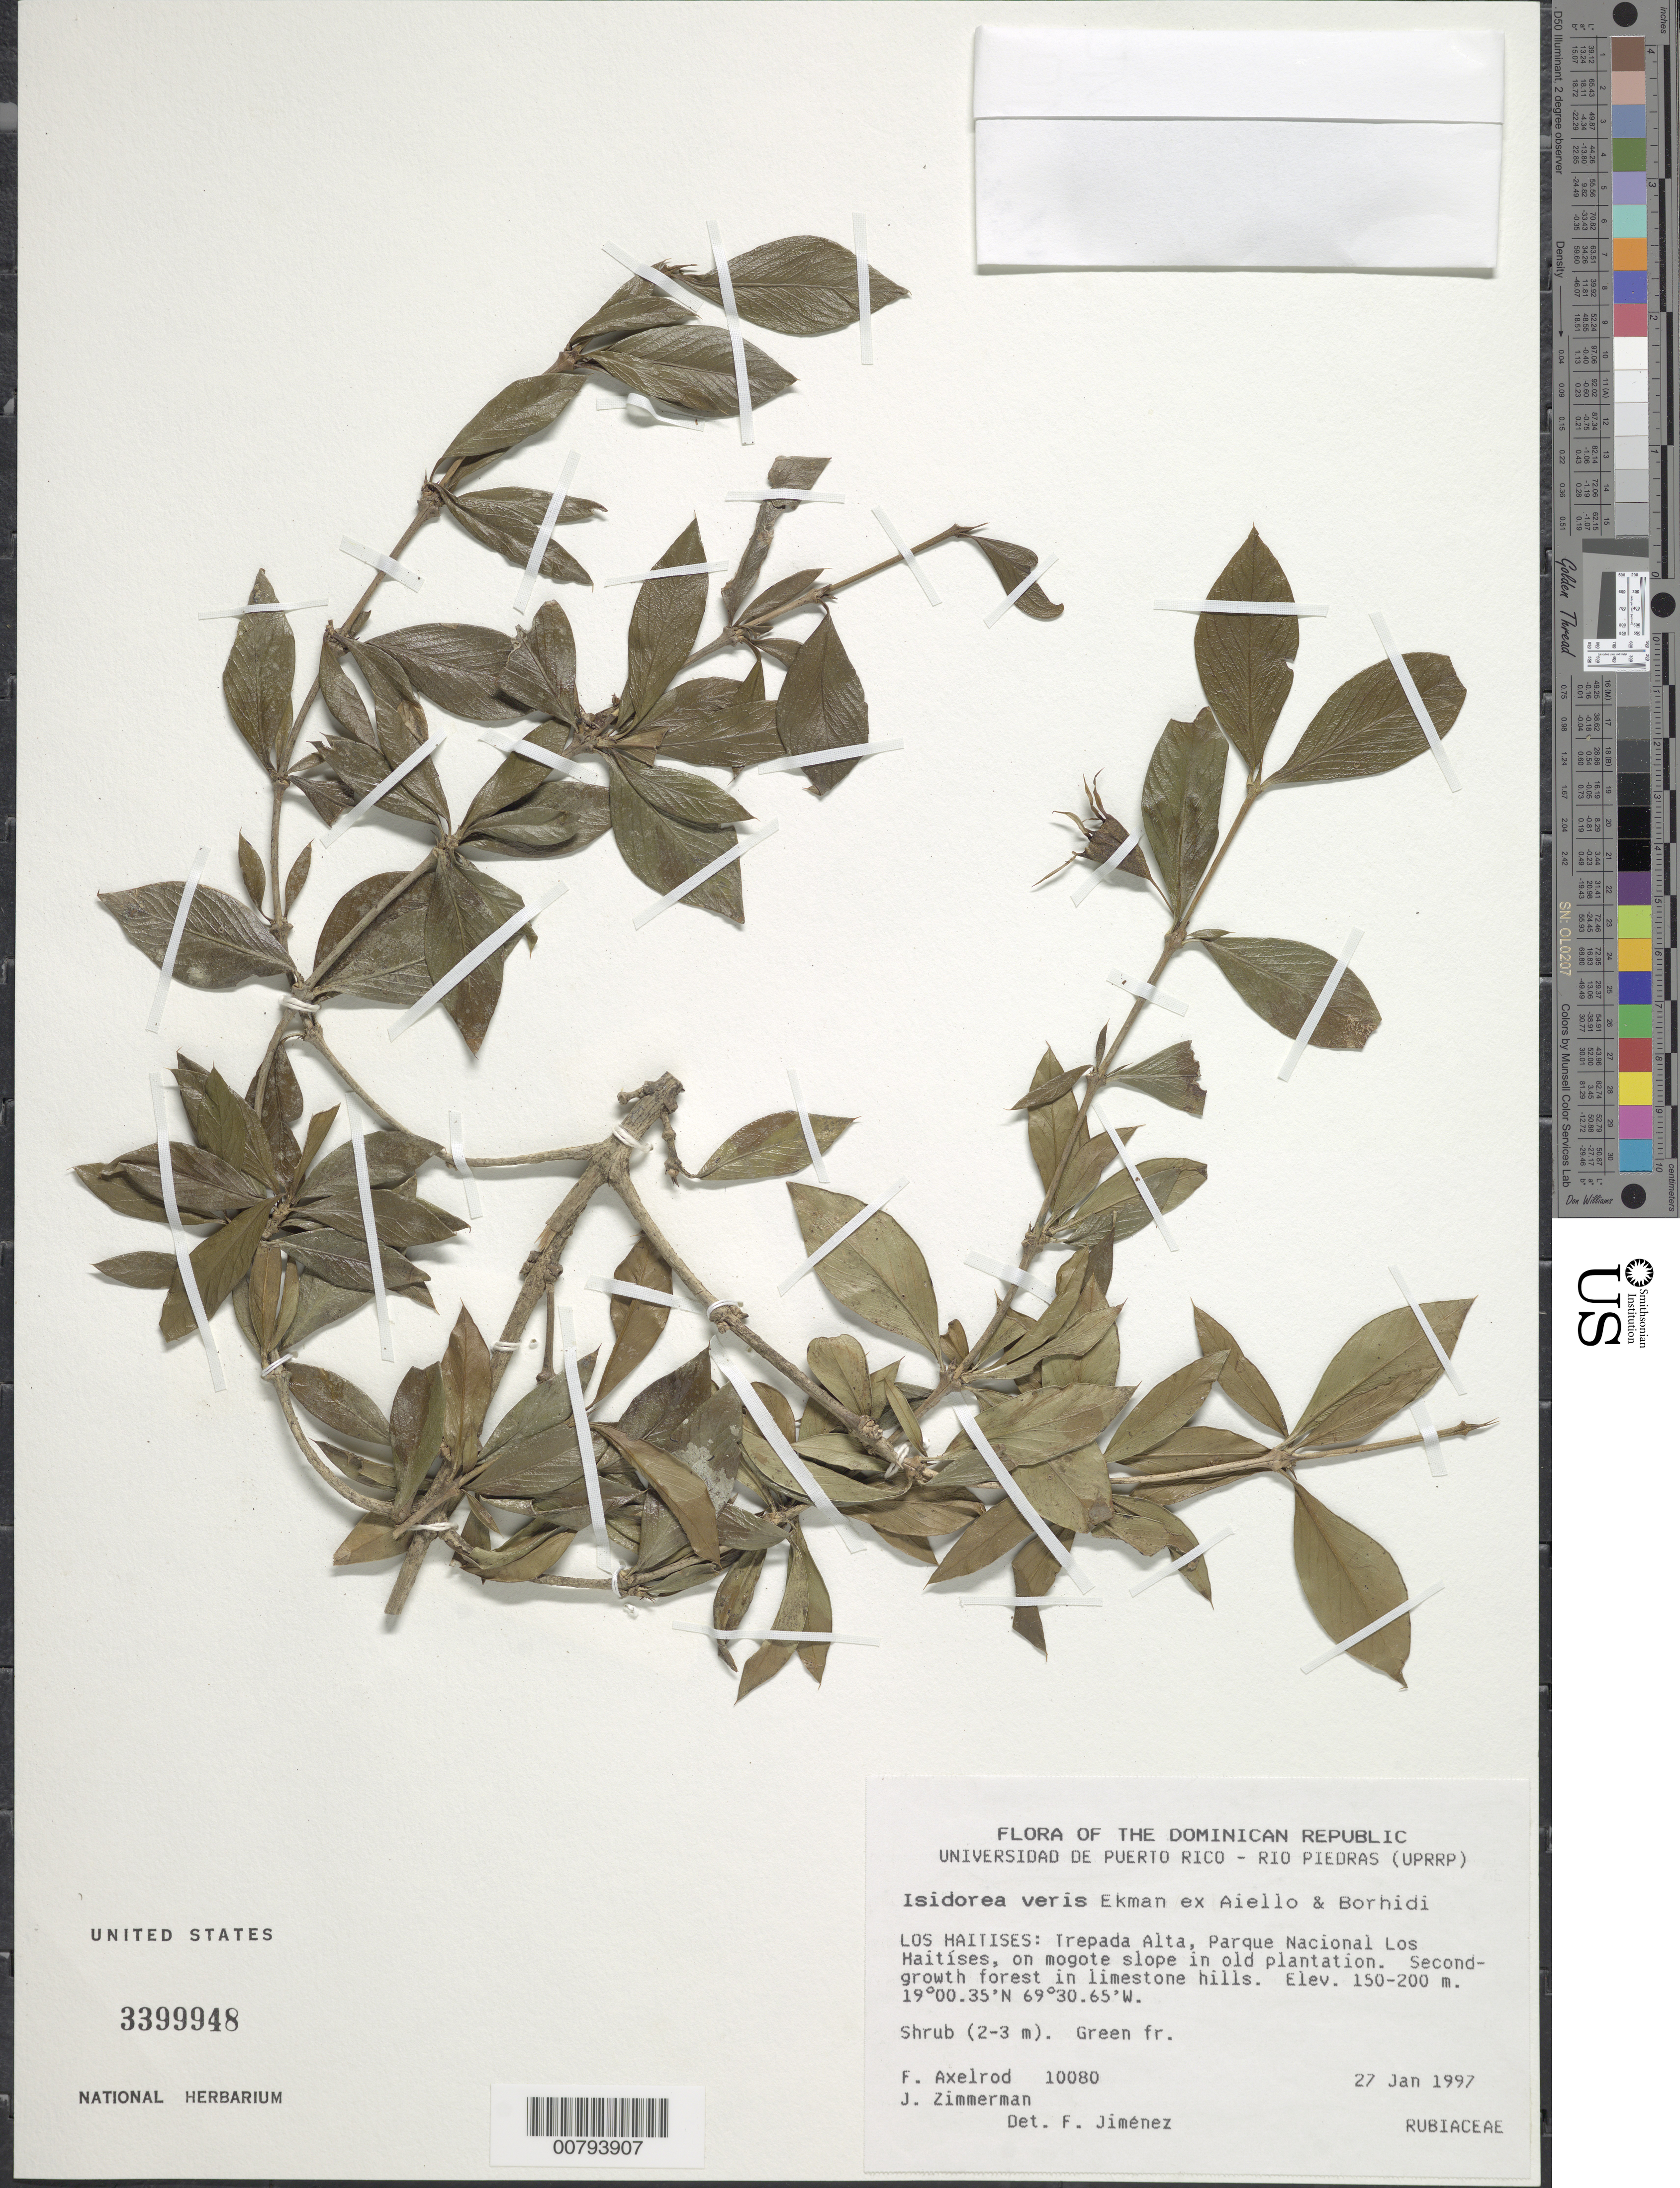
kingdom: Plantae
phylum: Tracheophyta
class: Magnoliopsida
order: Gentianales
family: Rubiaceae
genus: Isidorea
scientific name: Isidorea veris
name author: Ekman ex Aiello & Borhidi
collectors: F. S. Axelrod & J. Zimmerman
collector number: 10080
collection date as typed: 27 Jan 1997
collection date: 1997-01-27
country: Dominican Republic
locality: Los haitises: Trepada alta, Parque Nacional Los Haitises, on mogote slope in old plantation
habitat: Second-growth forest on limestone hills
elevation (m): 150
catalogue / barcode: US 3399948